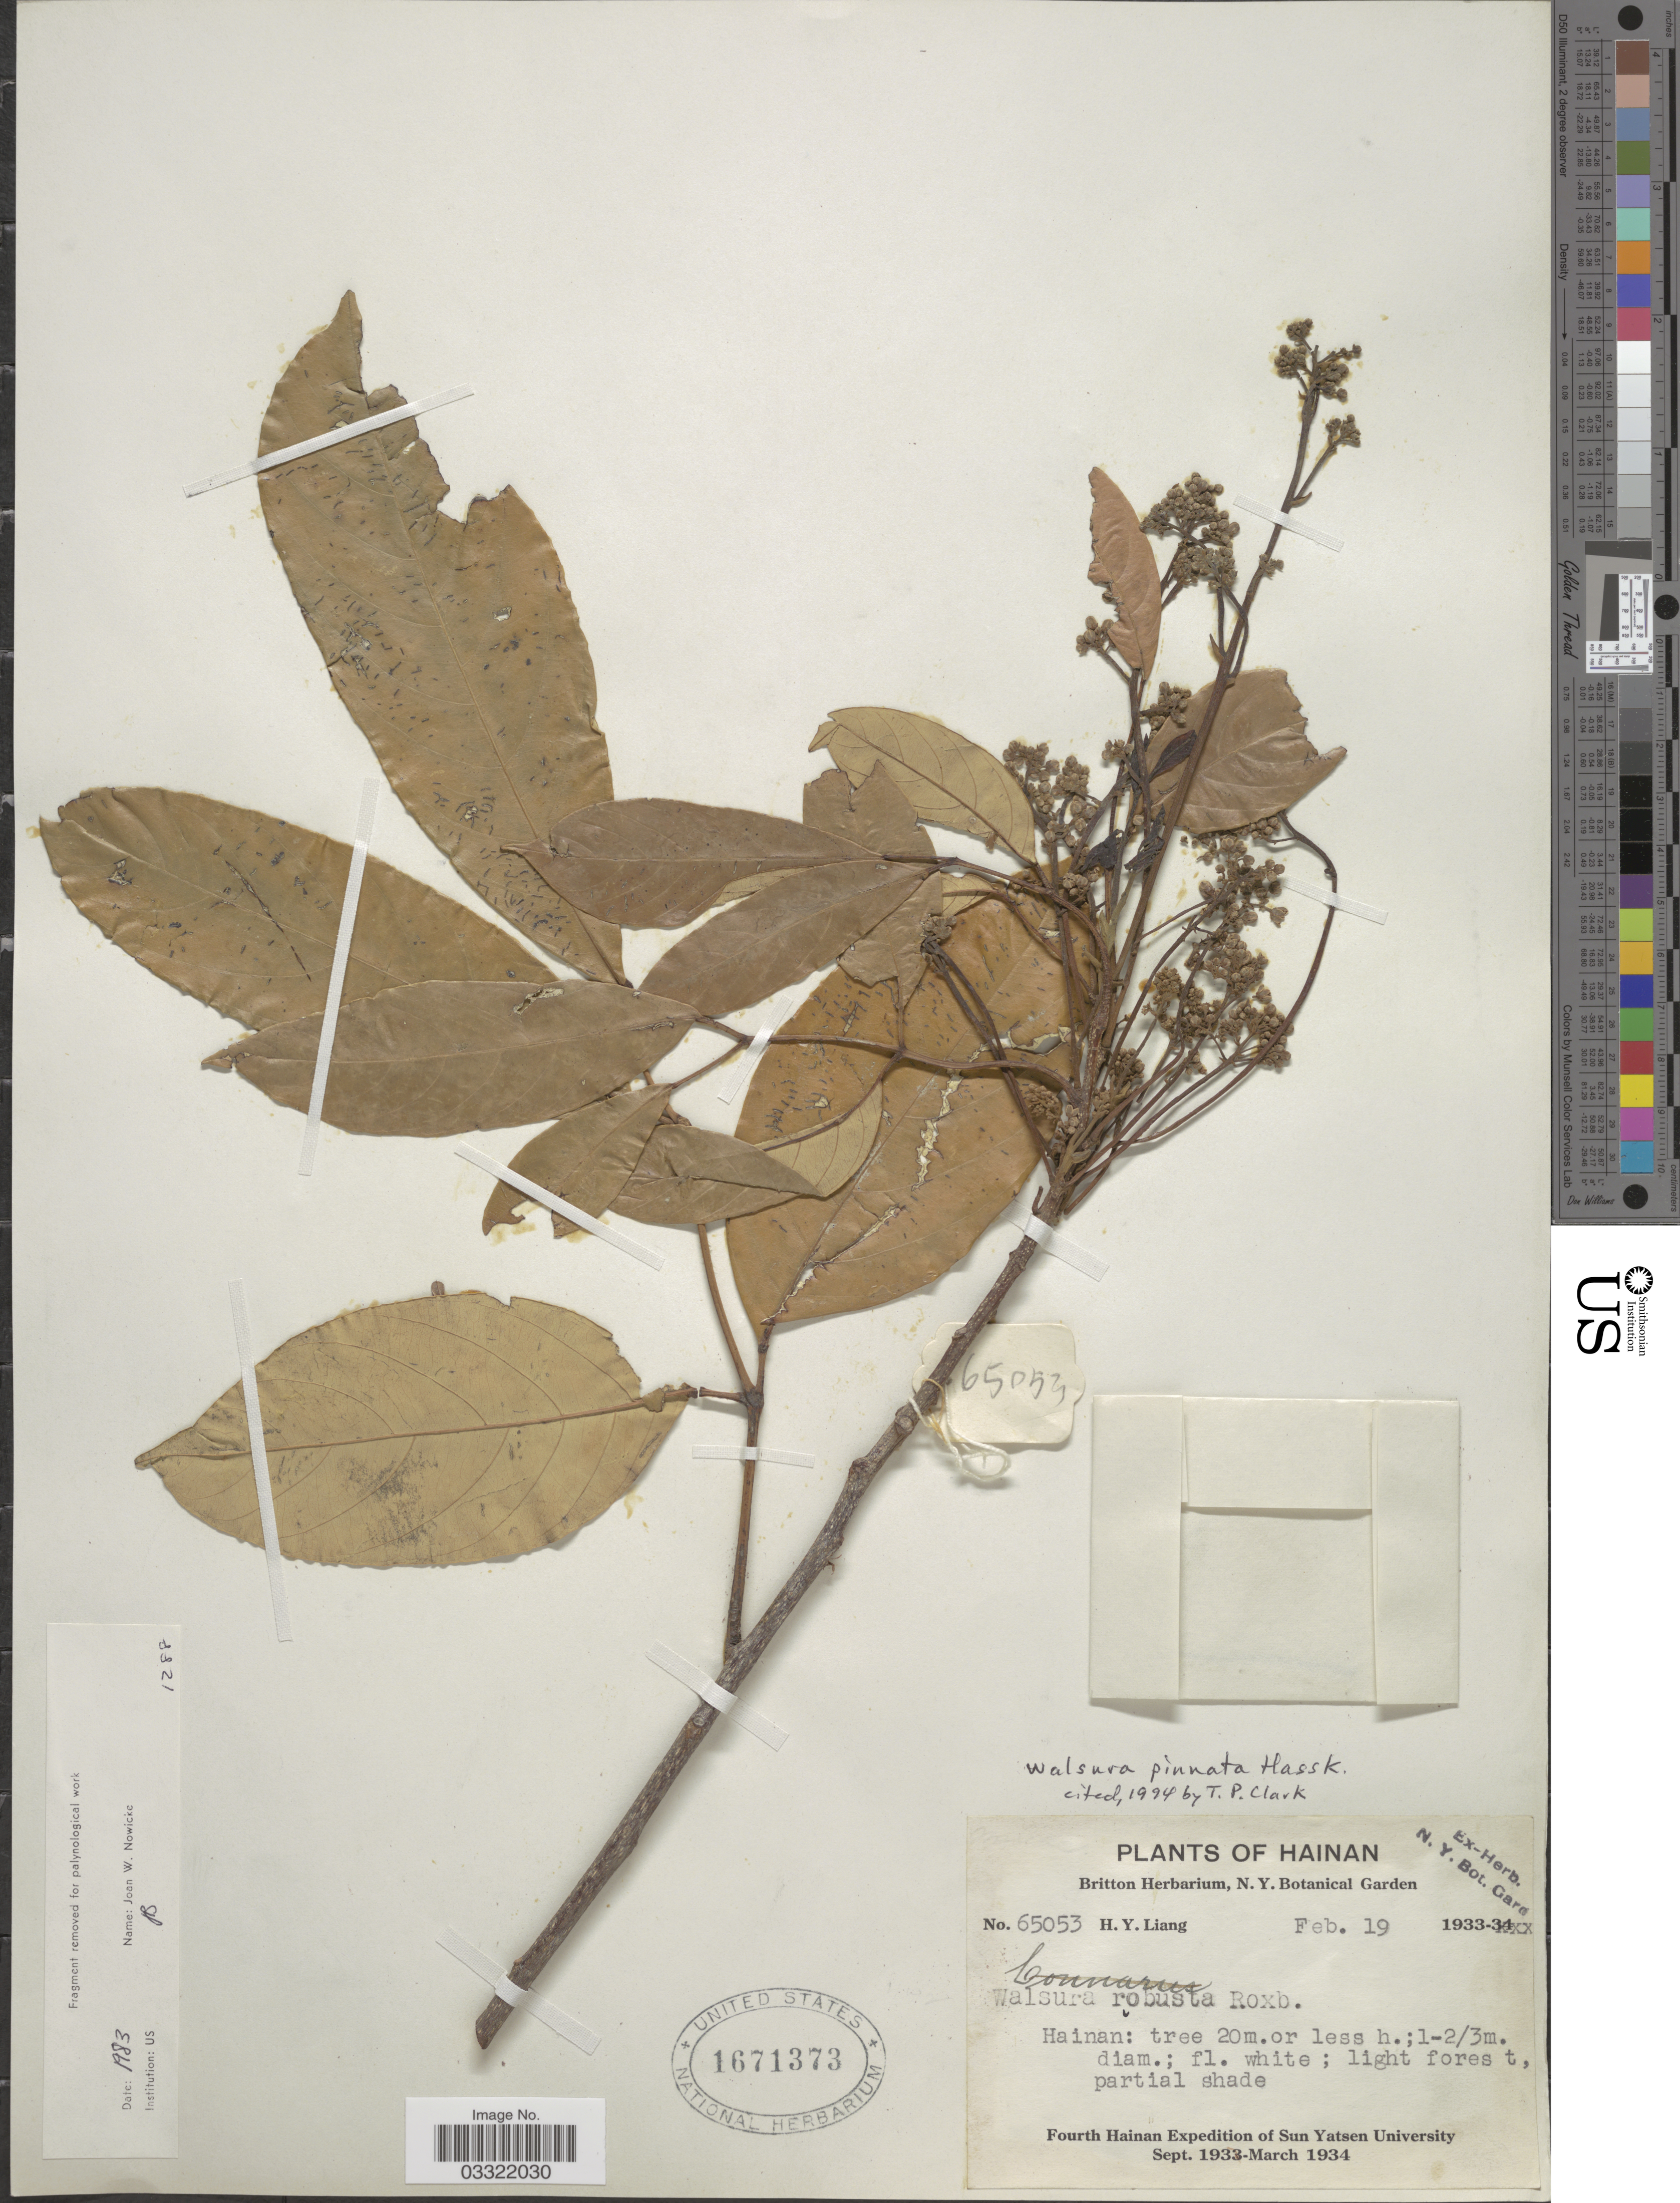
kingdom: Plantae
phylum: Tracheophyta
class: Magnoliopsida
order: Sapindales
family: Meliaceae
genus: Walsura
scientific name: Walsura pinnata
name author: Hassk.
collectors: H. Y. Liang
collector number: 65053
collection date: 1933-02-19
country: China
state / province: Hainan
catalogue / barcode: US 1671373